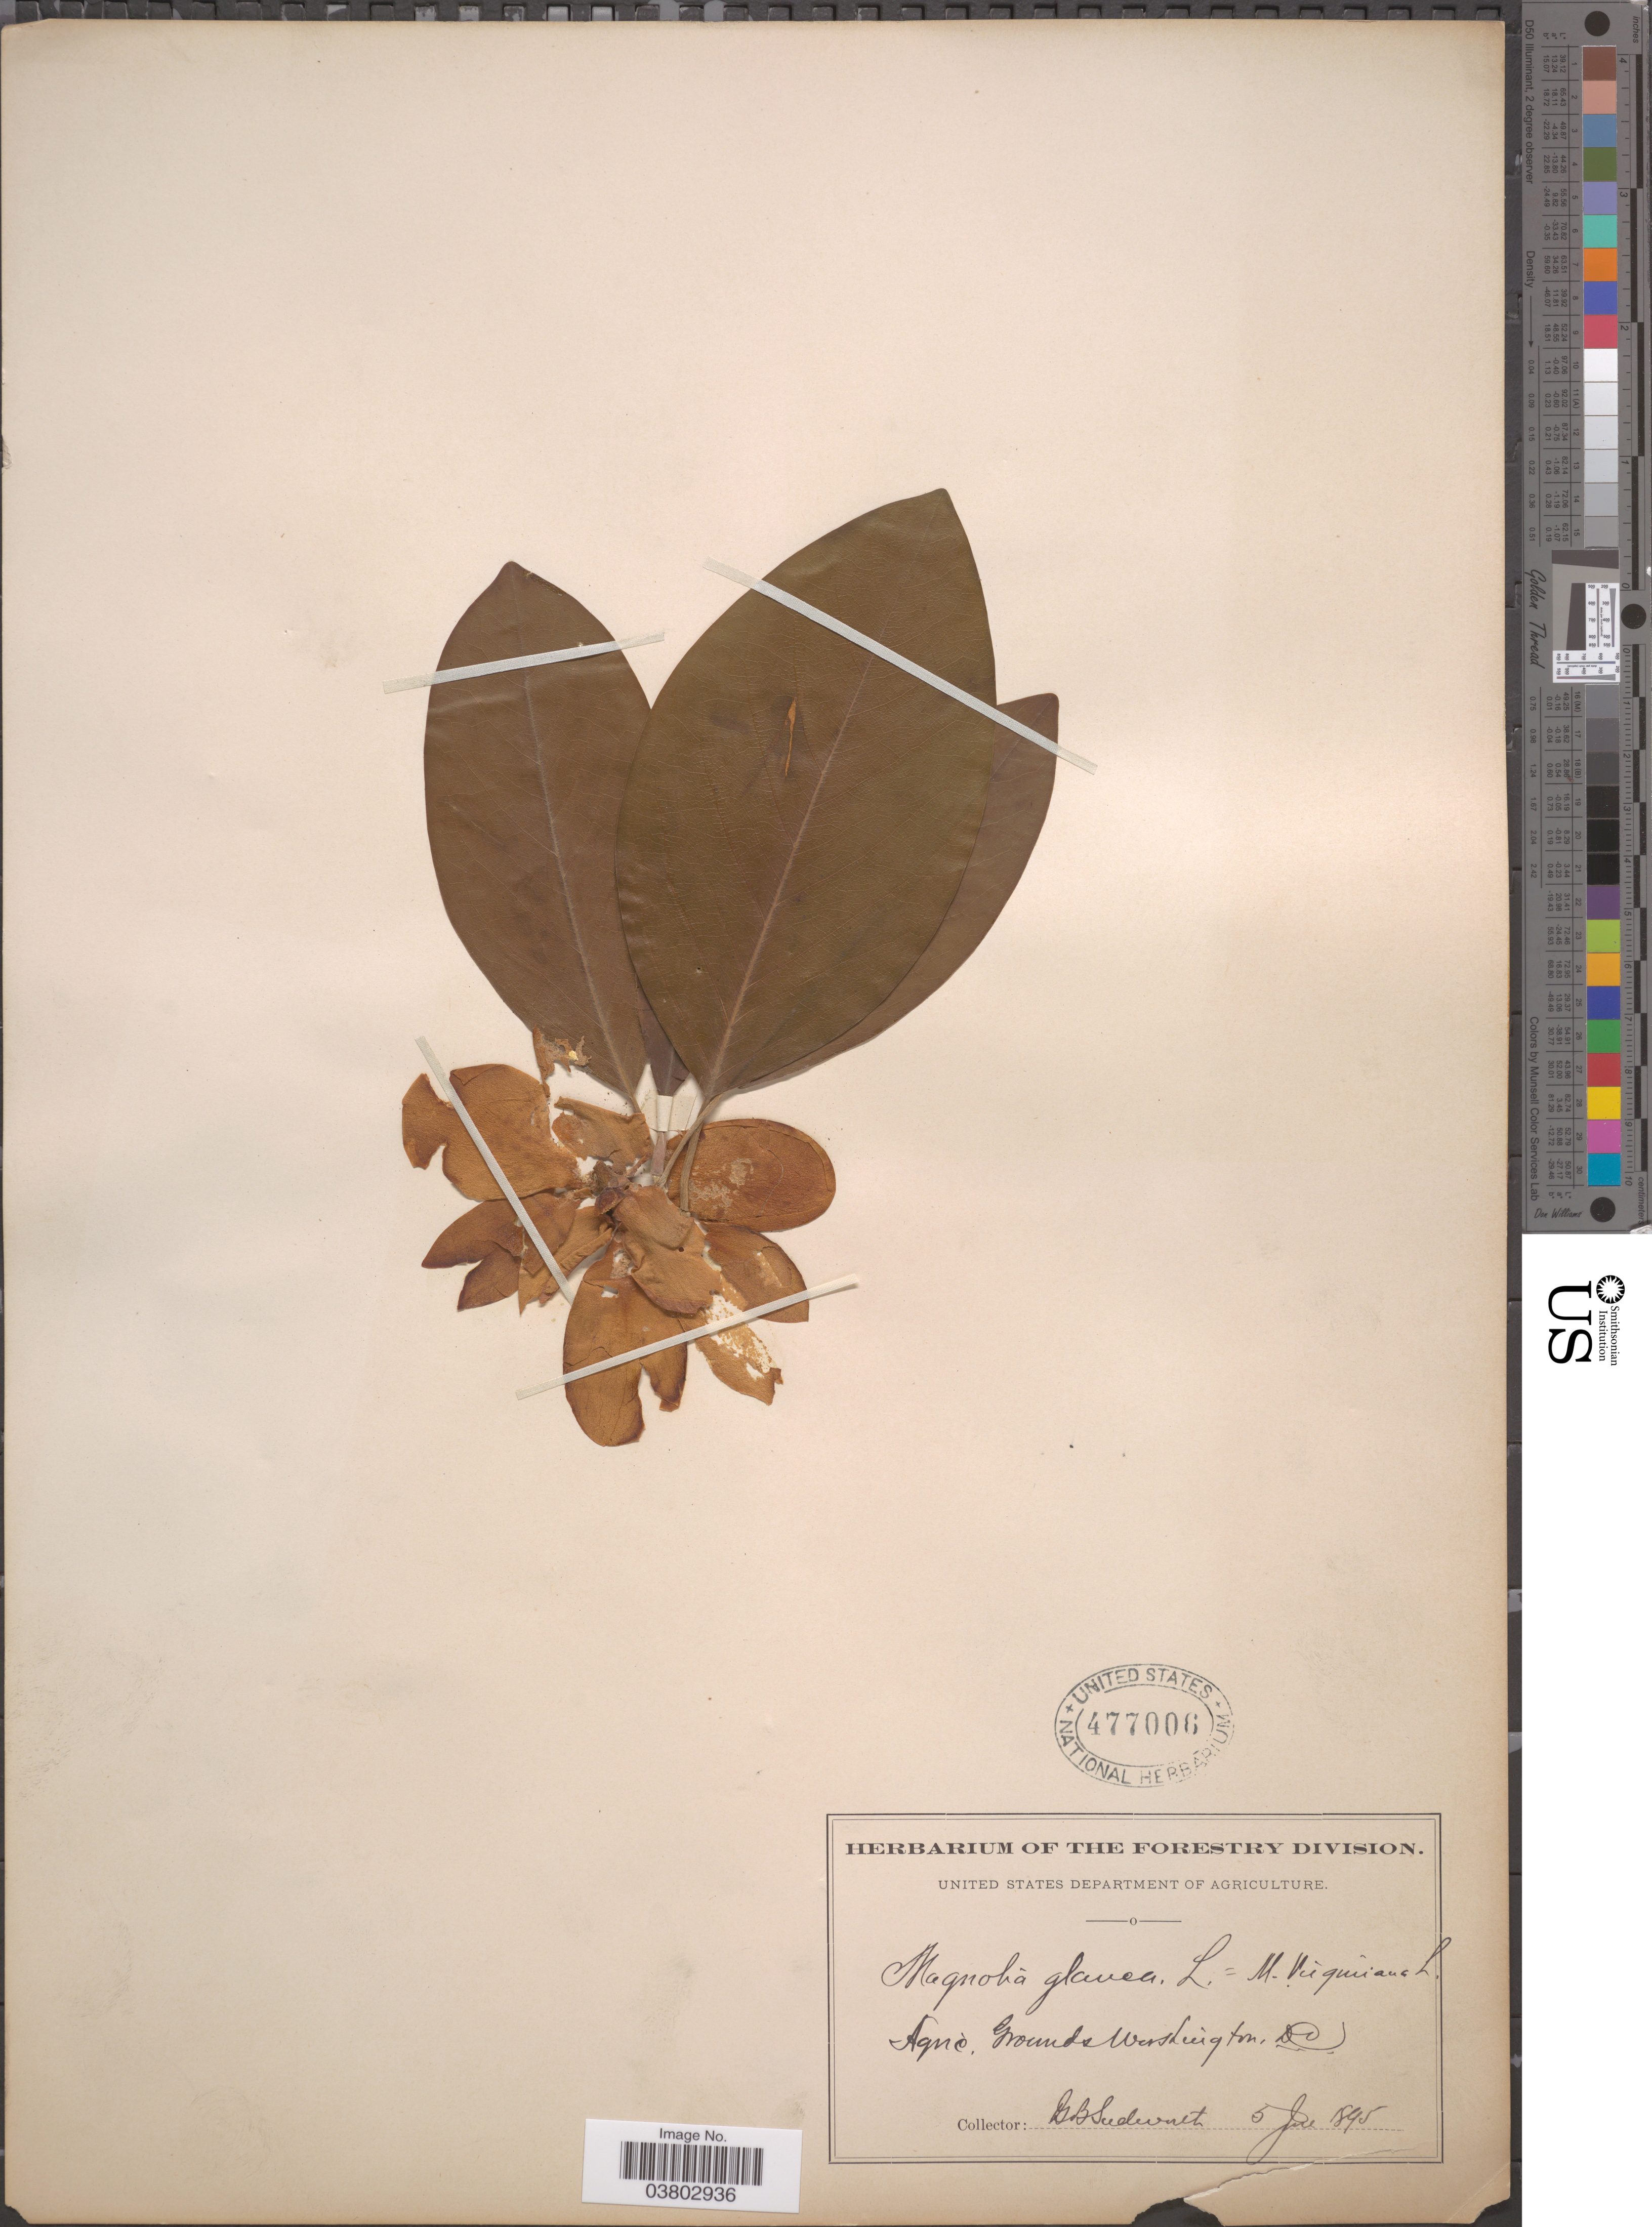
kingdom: Plantae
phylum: Tracheophyta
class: Magnoliopsida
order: Magnoliales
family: Magnoliaceae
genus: Magnolia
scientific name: Magnolia virginiana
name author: L.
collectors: G. B. Sudworth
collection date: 1895-06-05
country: United States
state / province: District of Columbia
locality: Agric. Grounds, Washington.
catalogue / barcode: US 477006